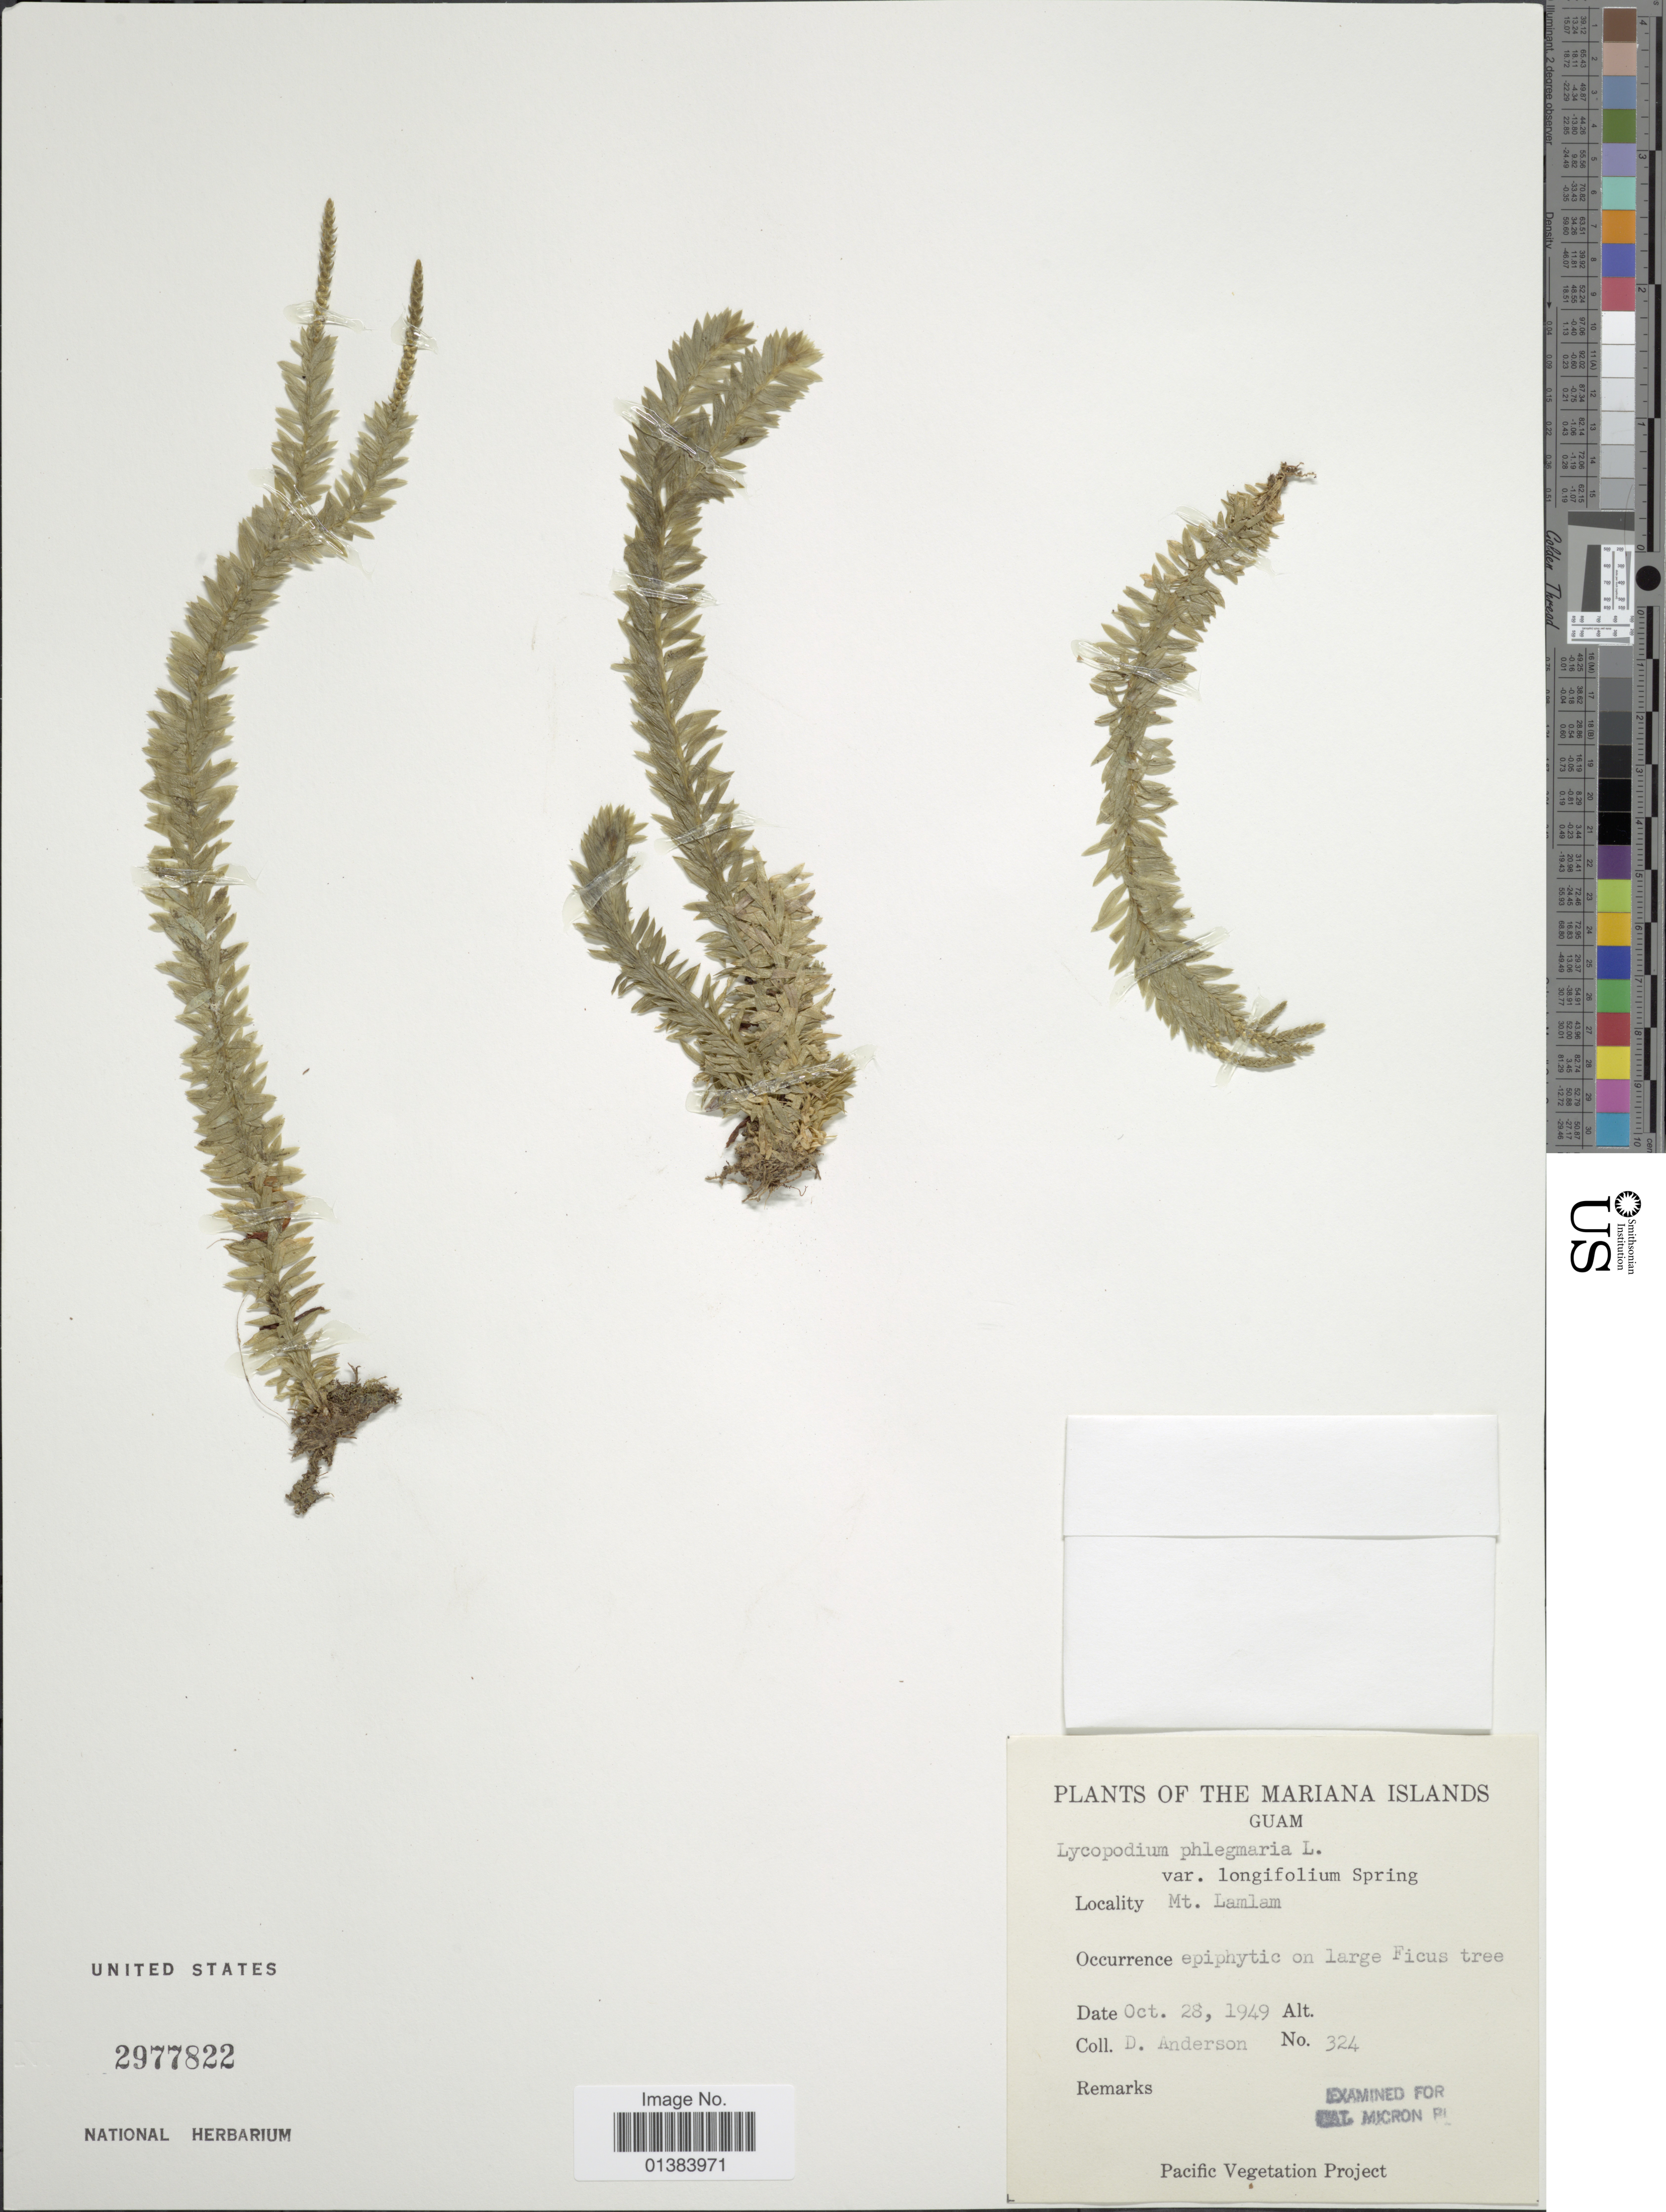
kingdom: Plantae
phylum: Tracheophyta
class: Lycopodiopsida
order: Lycopodiales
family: Lycopodiaceae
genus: Phlegmariurus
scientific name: Phlegmariurus oceanianus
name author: (Herter) A. R. Field & Bostock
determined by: Field, A. R.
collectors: D. Anderson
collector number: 324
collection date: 1949-10-28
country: Guam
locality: Mariana Islands, Mt. Lamlam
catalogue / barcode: US 2977822